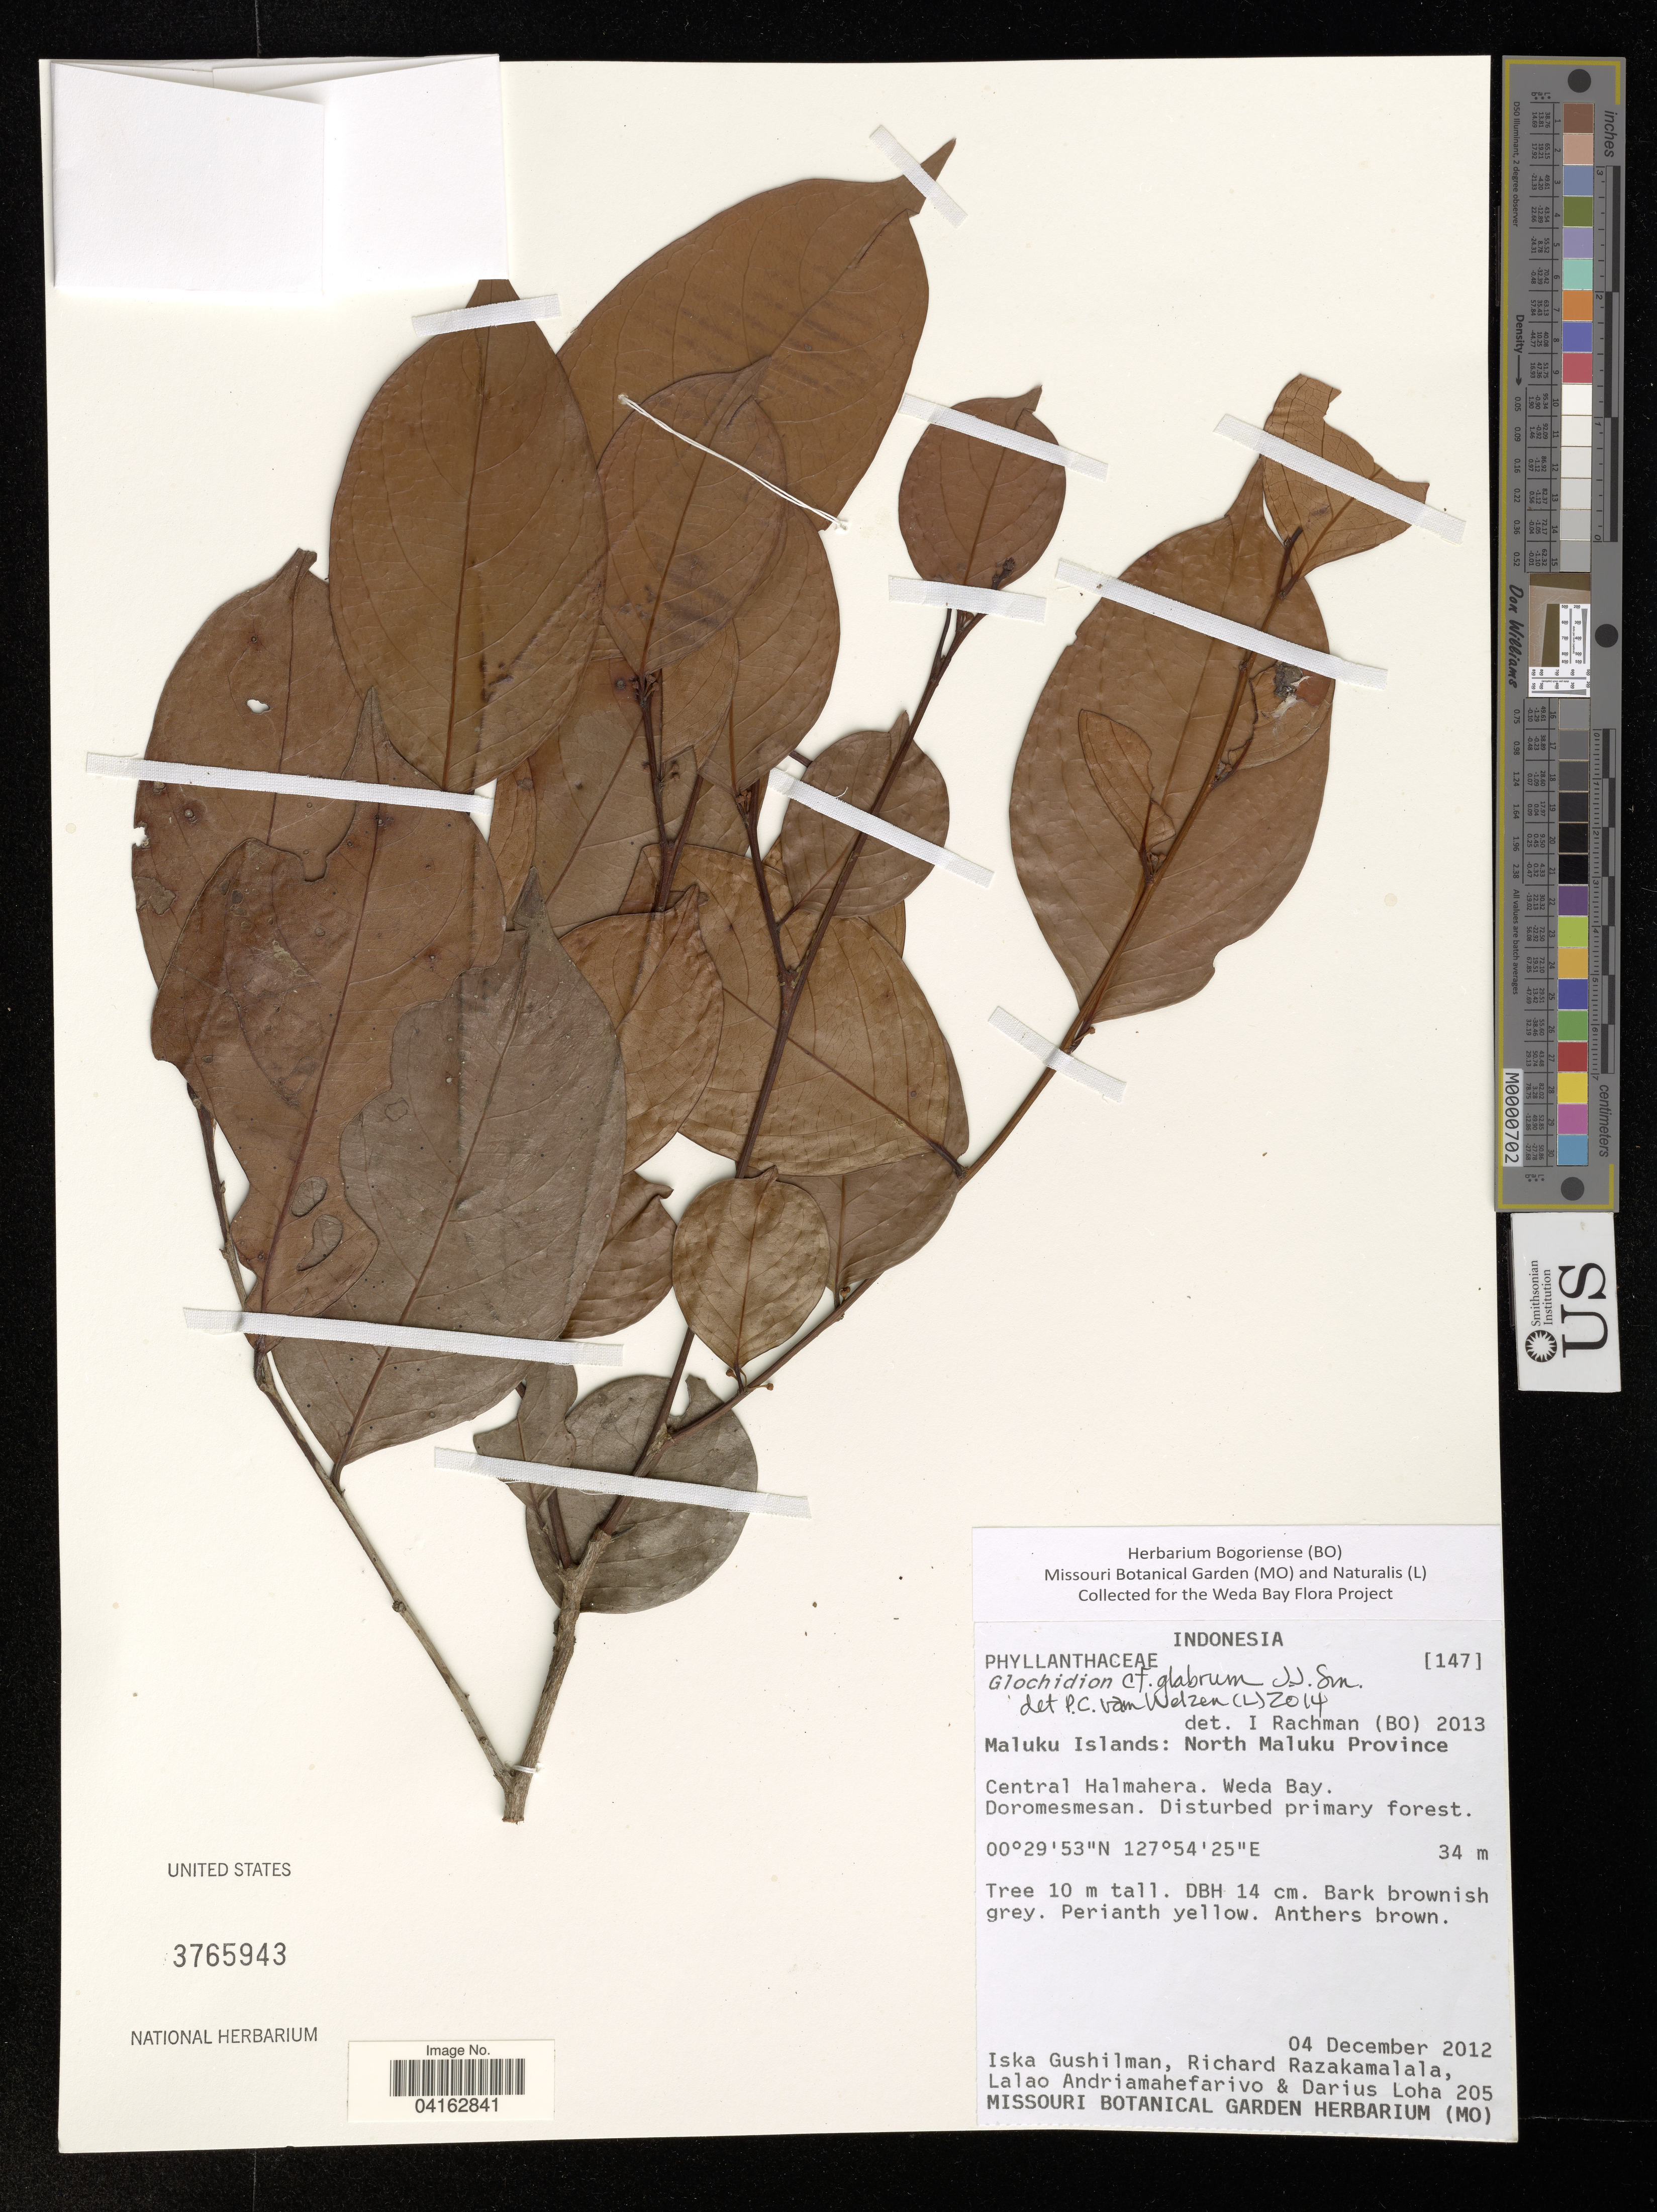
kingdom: Plantae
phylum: Tracheophyta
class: Magnoliopsida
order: Malpighiales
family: Phyllanthaceae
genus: Glochidion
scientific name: Glochidion glabrum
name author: J.J. Sm.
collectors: I. Gushilman, R. Razakamalala, L. Andriamahefarivo & D. Loha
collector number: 205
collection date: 2012-12-04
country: Indonesia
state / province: Maluku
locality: Maluku Islands: North Maluku Province. Central Halmahera. Weda Bay. Doromesmesan.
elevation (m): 34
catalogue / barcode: US 3765943